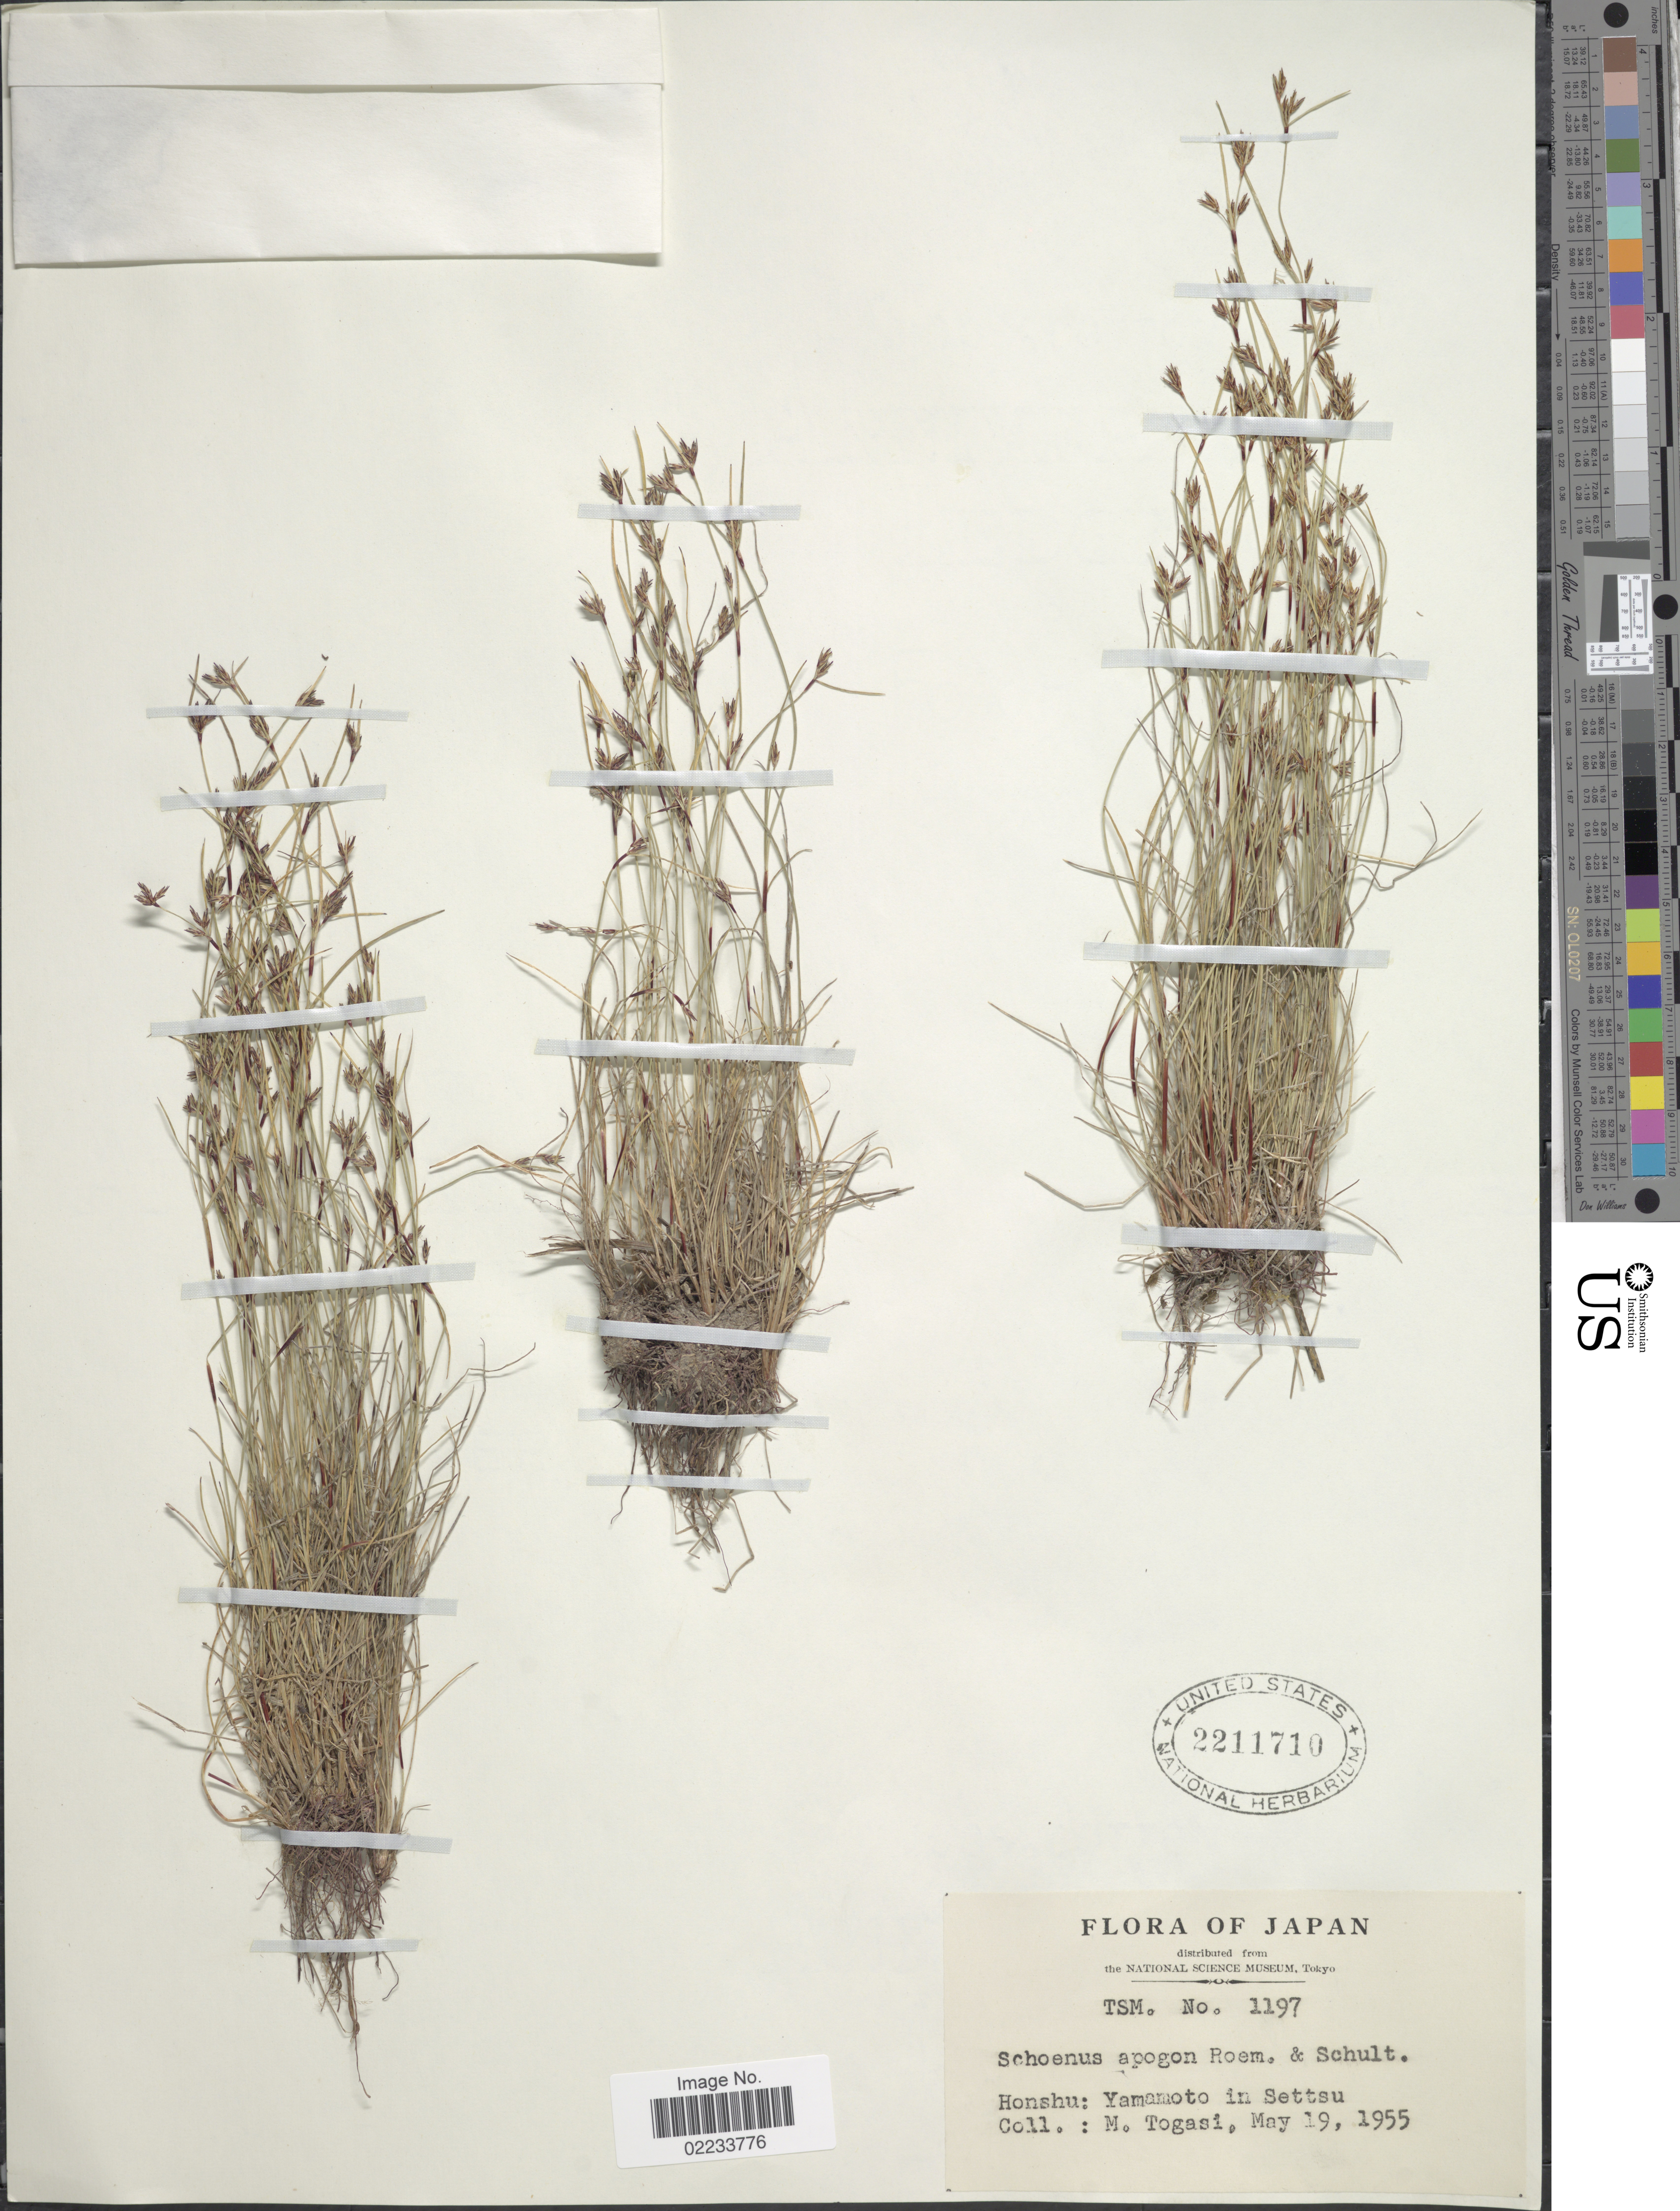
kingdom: Plantae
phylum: Tracheophyta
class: Liliopsida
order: Poales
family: Cyperaceae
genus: Schoenus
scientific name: Schoenus apogon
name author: Roem. & Schult.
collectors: M. Togasi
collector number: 1197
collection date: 1955-05-19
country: Japan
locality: Honshu: Yamamoto in Settsu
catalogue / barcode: US 2211710